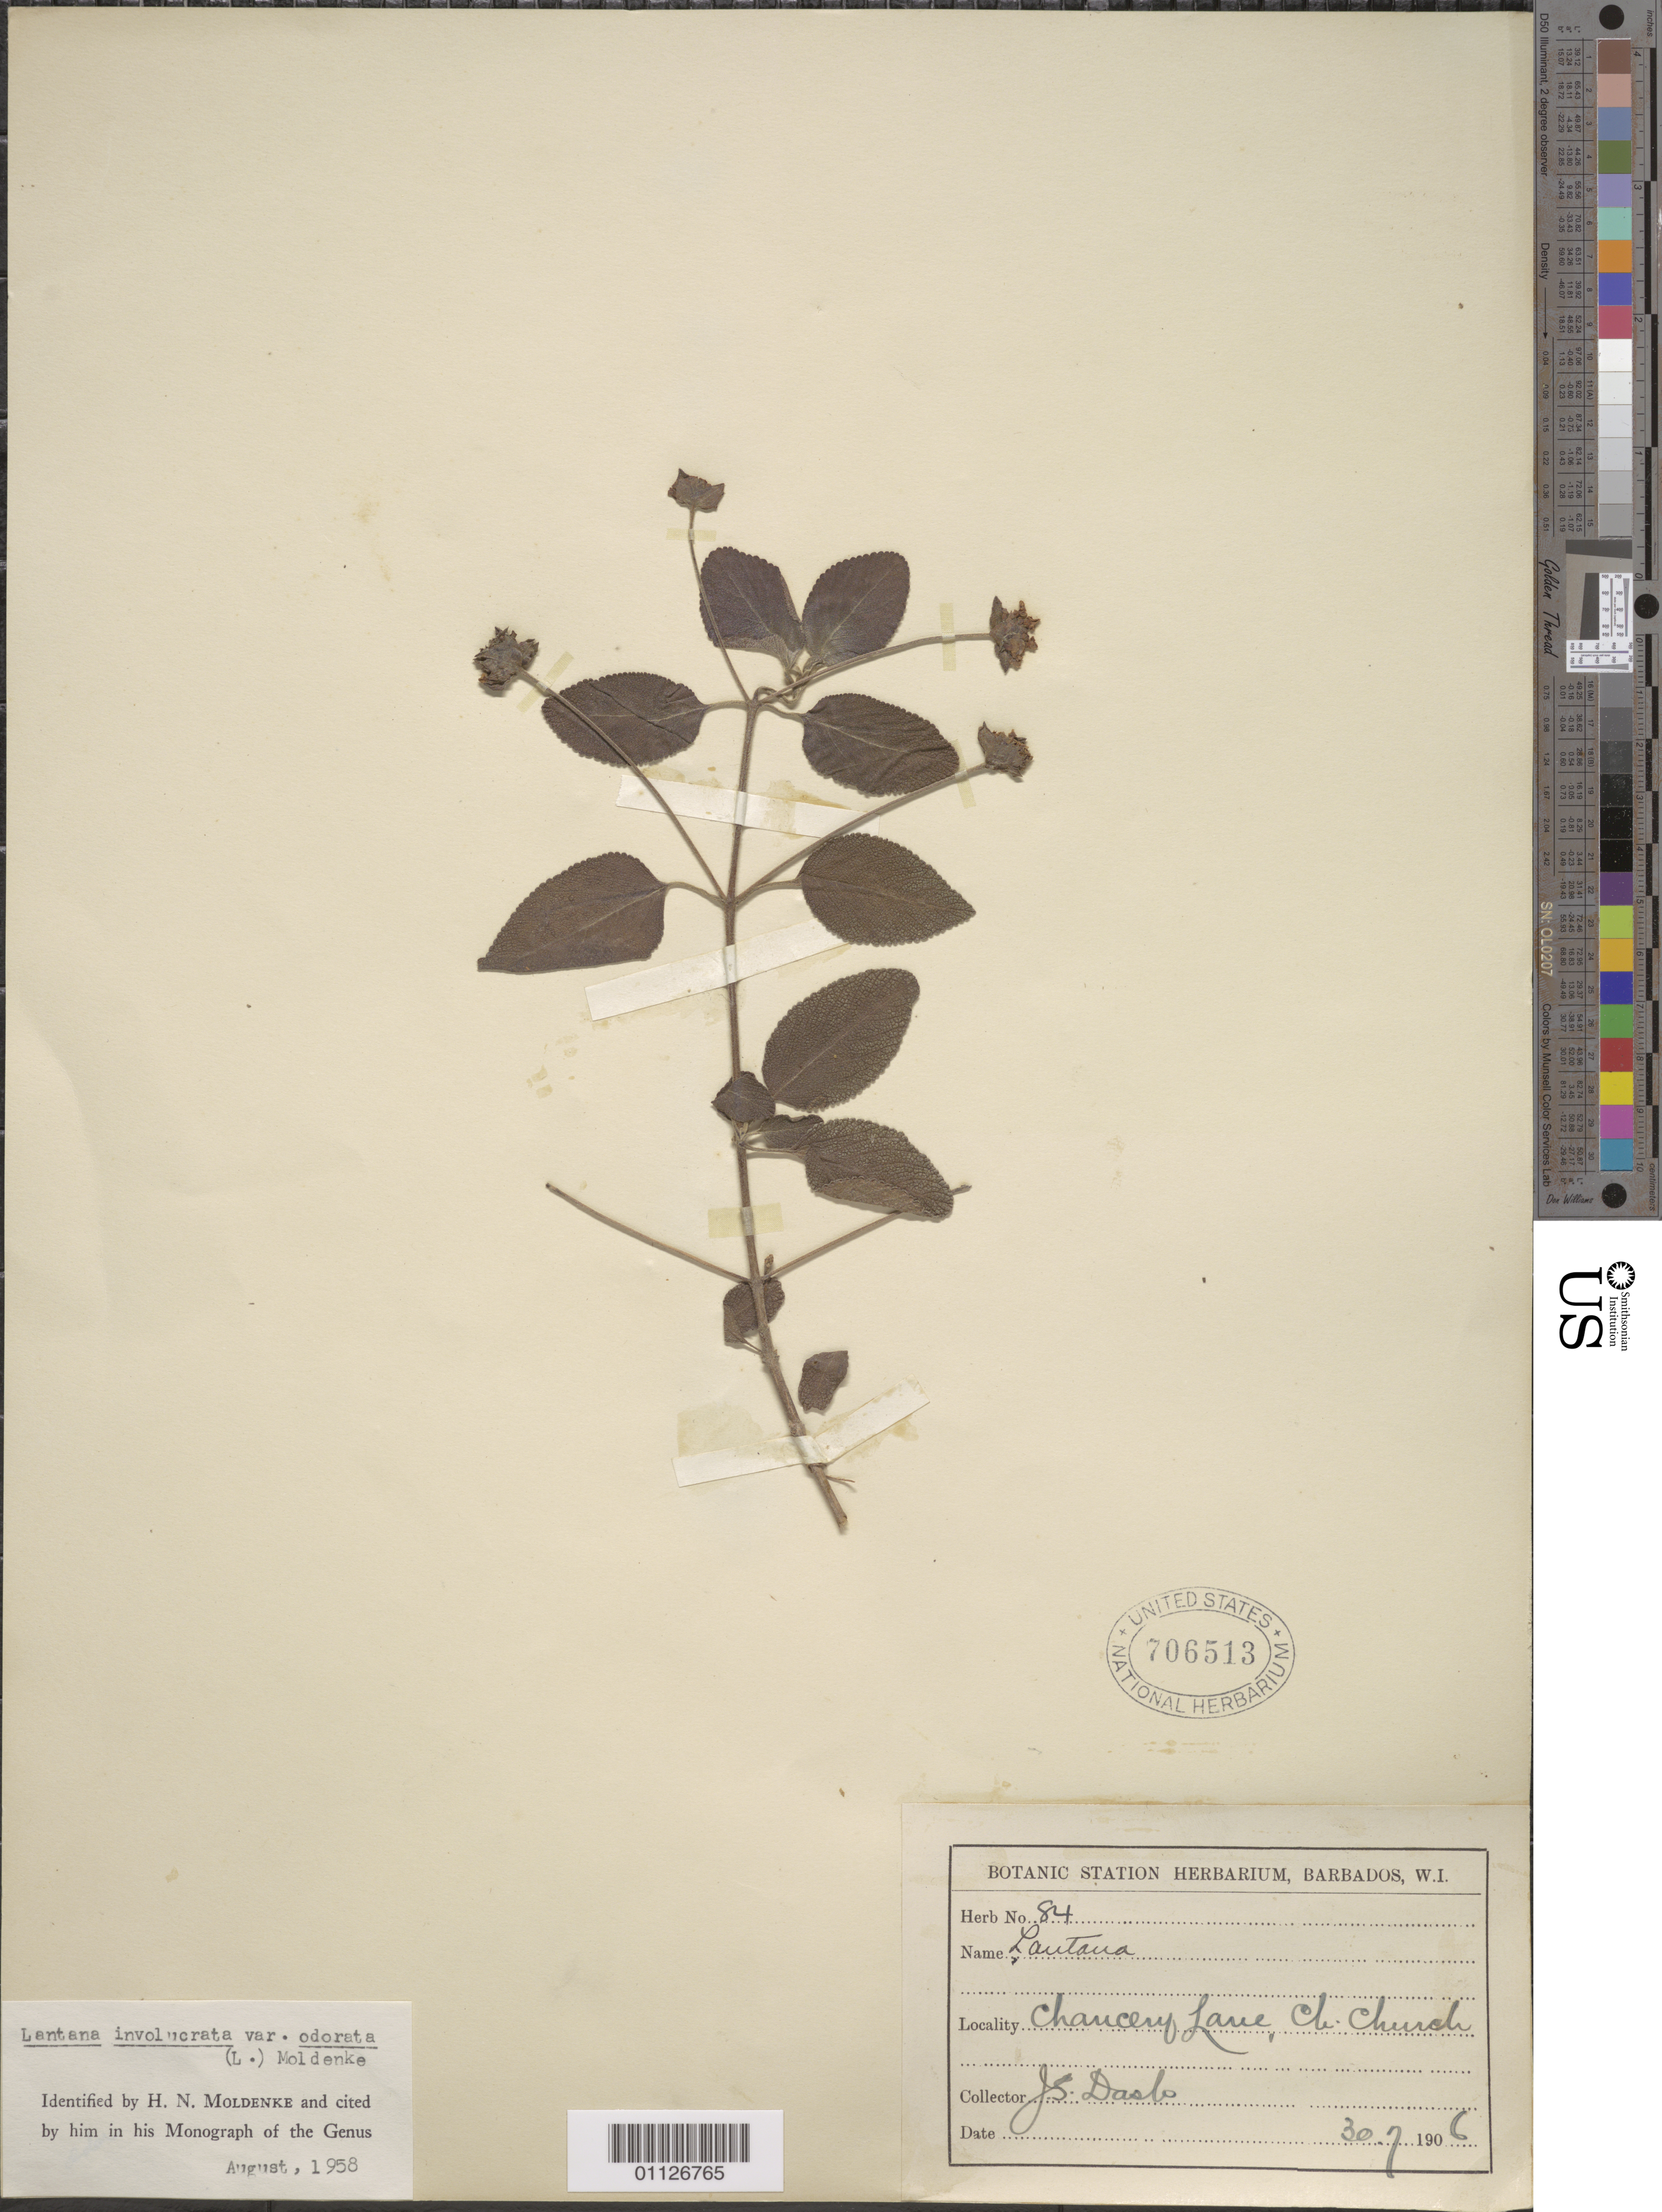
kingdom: Plantae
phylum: Tracheophyta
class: Magnoliopsida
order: Lamiales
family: Verbenaceae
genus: Lantana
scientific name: Lantana involucrata var. odorata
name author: (L.) Moldenke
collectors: J. Dash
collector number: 84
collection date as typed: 30 Jul 1906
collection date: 1906-07-30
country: Barbados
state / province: Christ Church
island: Barbados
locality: Chaucery Lane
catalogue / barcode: US 706513